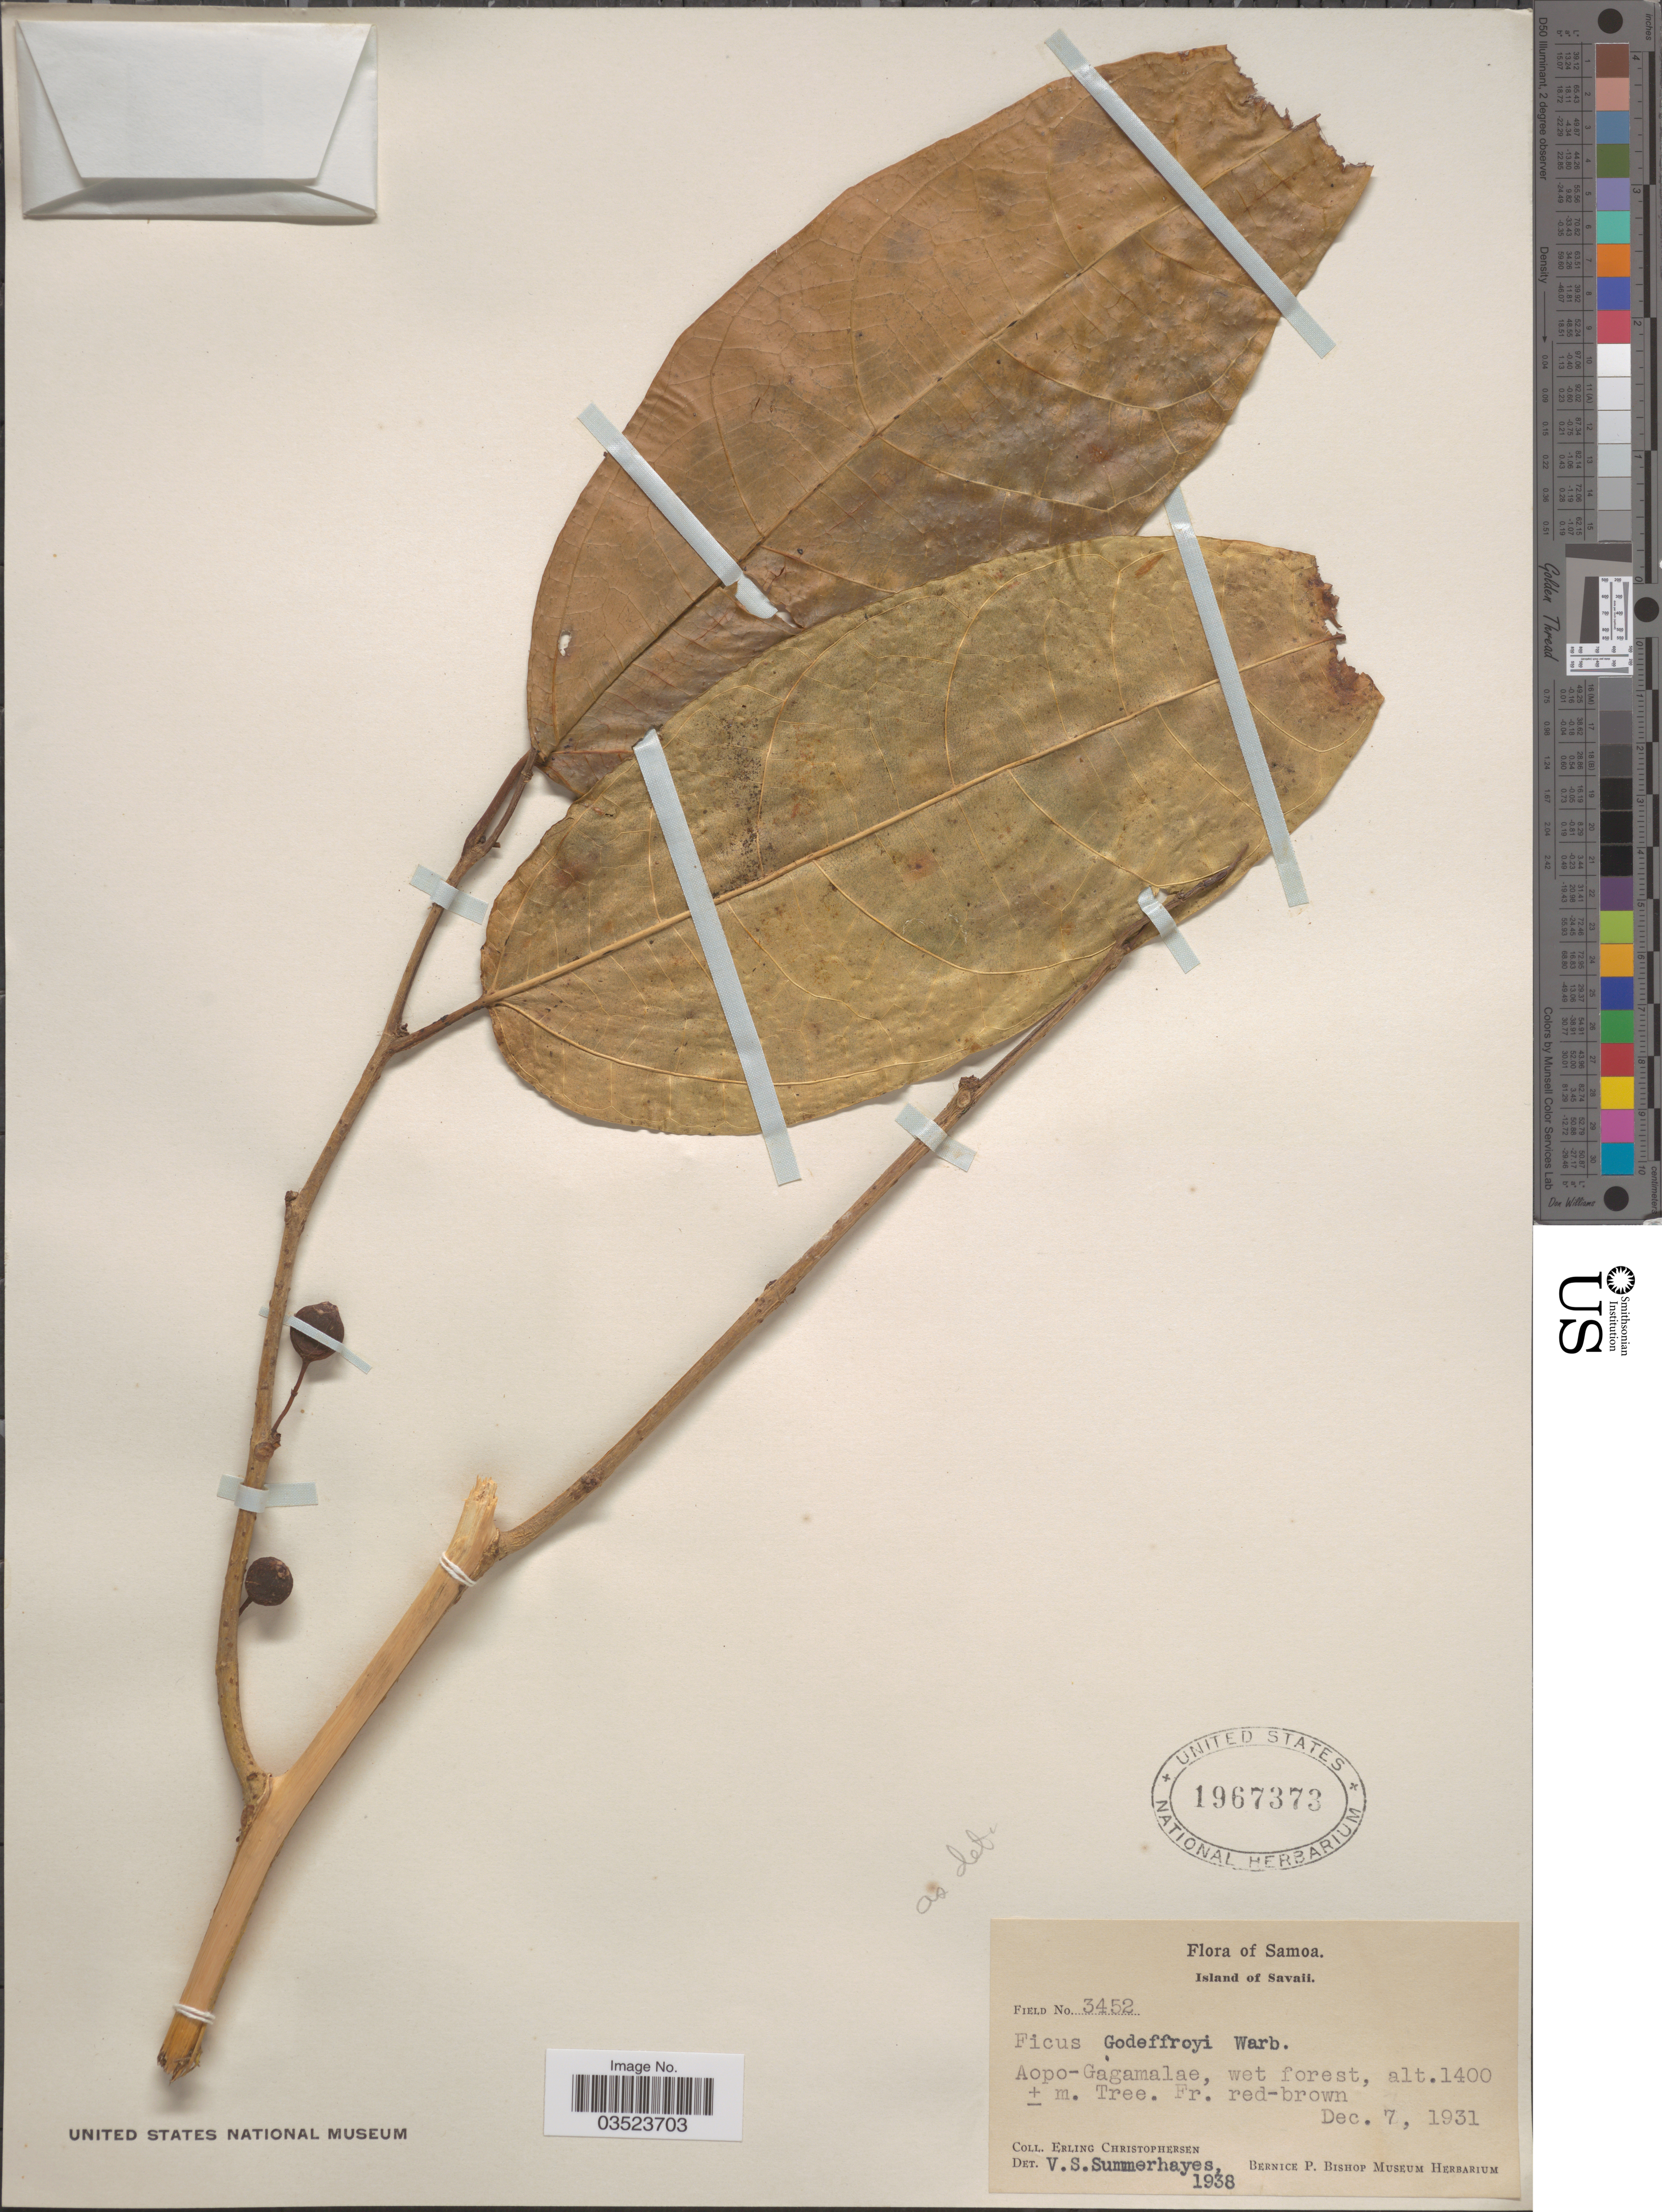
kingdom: Plantae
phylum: Tracheophyta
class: Magnoliopsida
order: Rosales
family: Moraceae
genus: Ficus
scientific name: Ficus godeffroyi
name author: Warb.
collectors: E. Christophersen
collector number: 3452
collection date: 1931-12-07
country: Samoa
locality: Samoa. Island of Savaii. Aopo-Gagamalae.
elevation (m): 1400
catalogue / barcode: US 1967373